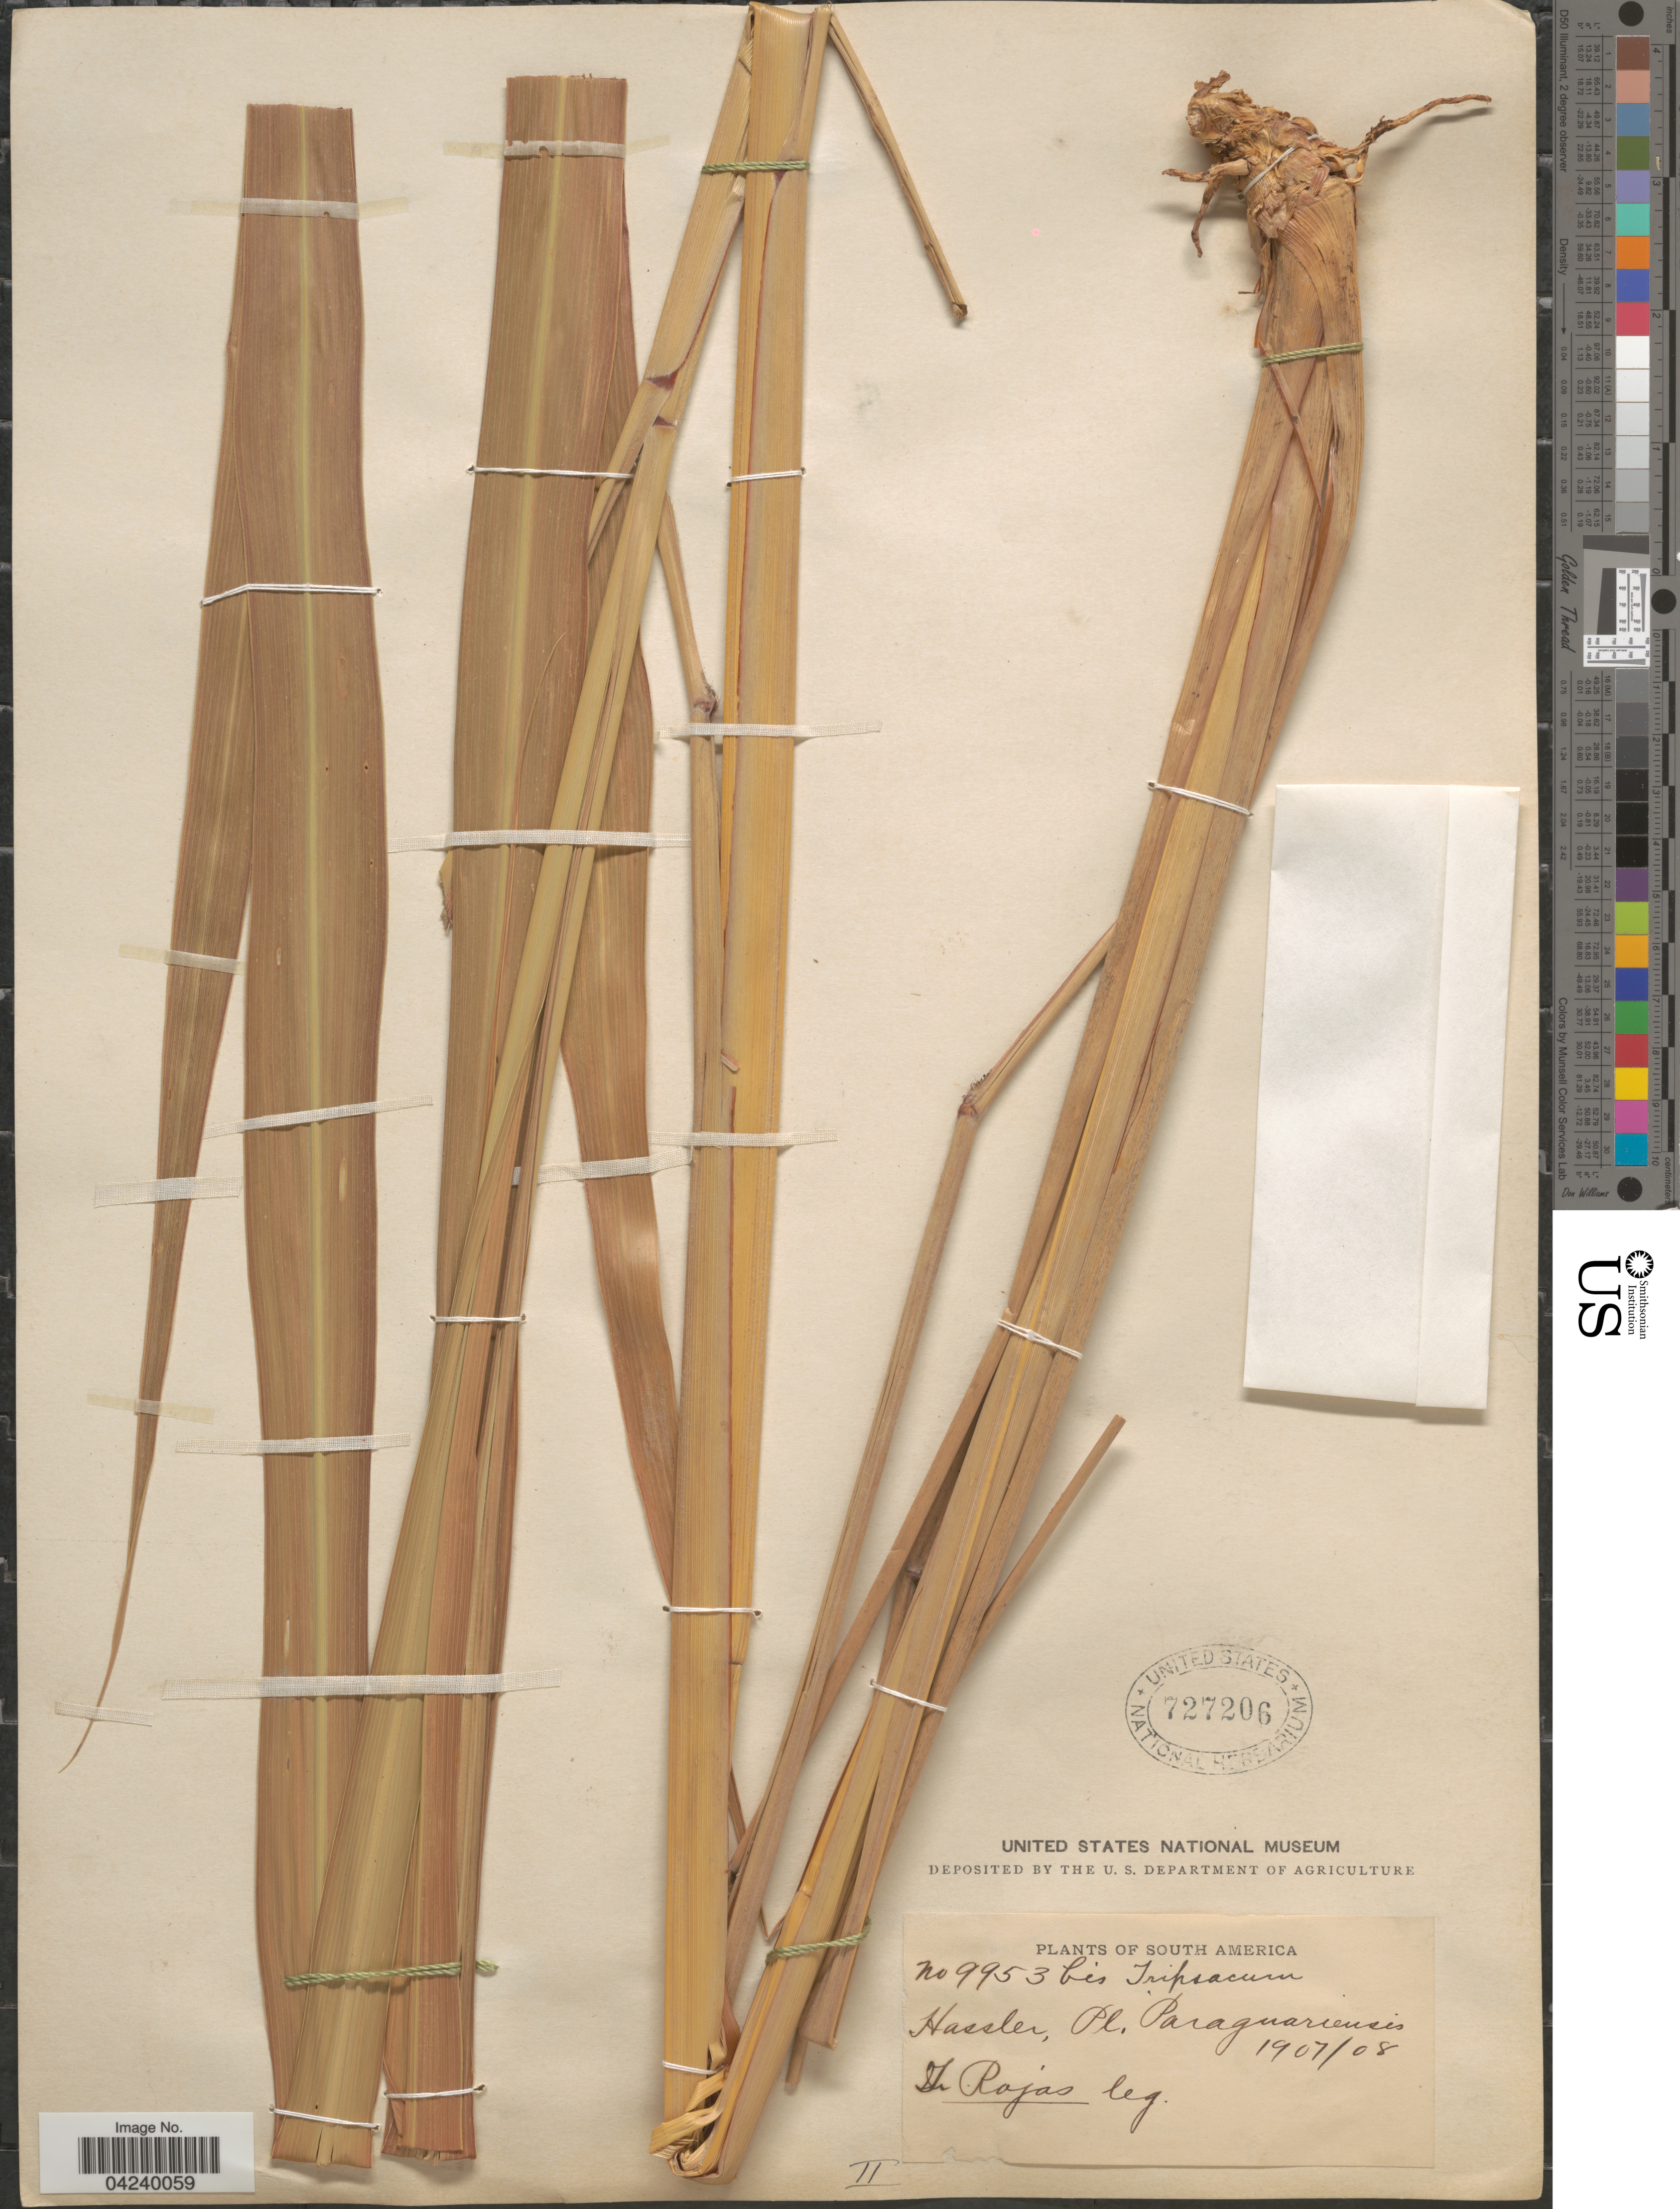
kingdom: Plantae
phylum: Tracheophyta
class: Liliopsida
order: Poales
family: Poaceae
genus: Tripsacum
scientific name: Tripsacum australe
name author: H.C. Cutler & E.S. Anderson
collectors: T. Rojas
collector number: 9953bis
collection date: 1907/1908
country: Paraguay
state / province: Paraguari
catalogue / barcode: US 727206